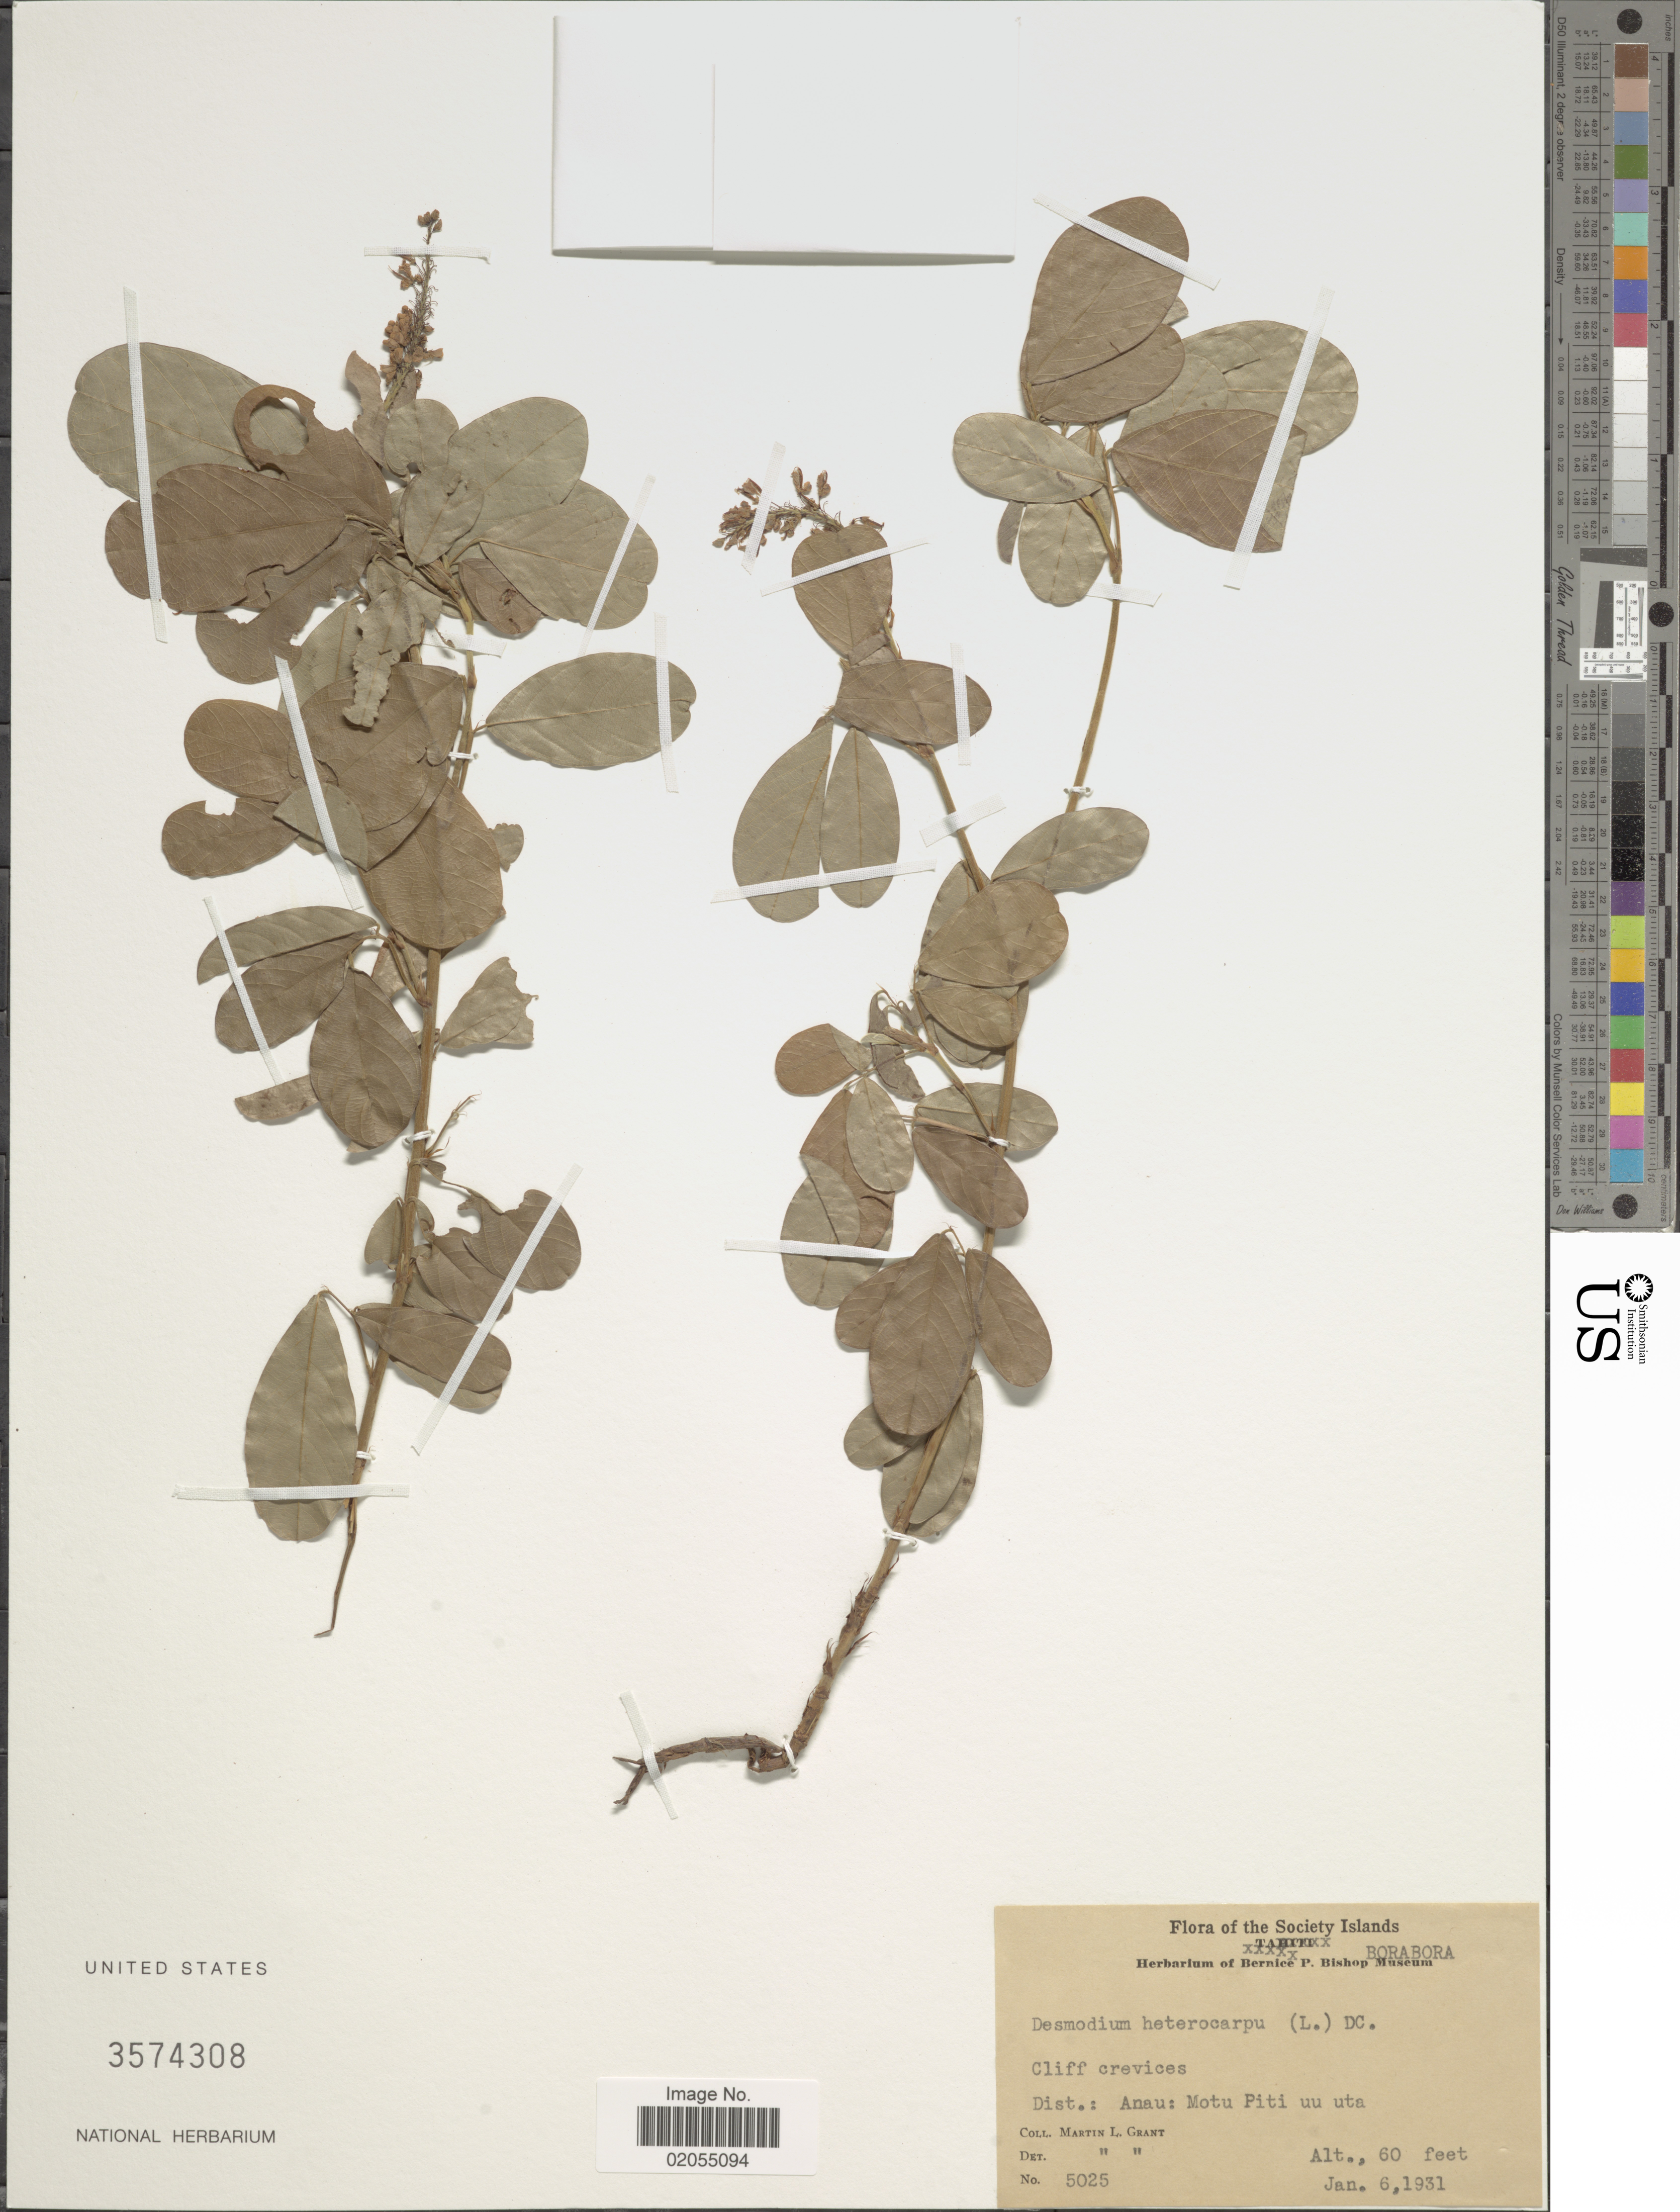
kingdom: Plantae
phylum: Tracheophyta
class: Magnoliopsida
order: Fabales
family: Fabaceae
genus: Grona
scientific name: Grona heterocarpos var. strigosa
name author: (Meeuwen) H. Ohashi & K. Ohashi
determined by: Strong, Mark T., (BOT), Smithsonian Institution - National Museum of Natural History (UNITED STATES)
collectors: M. L. Grant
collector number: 5025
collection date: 1931-01-06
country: French Polynesia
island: Bora Bora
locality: Society Islands. Borabora. Cliff crevices. Dist.: Anau: Motu Pitiuuuta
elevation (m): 18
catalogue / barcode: US 3574308